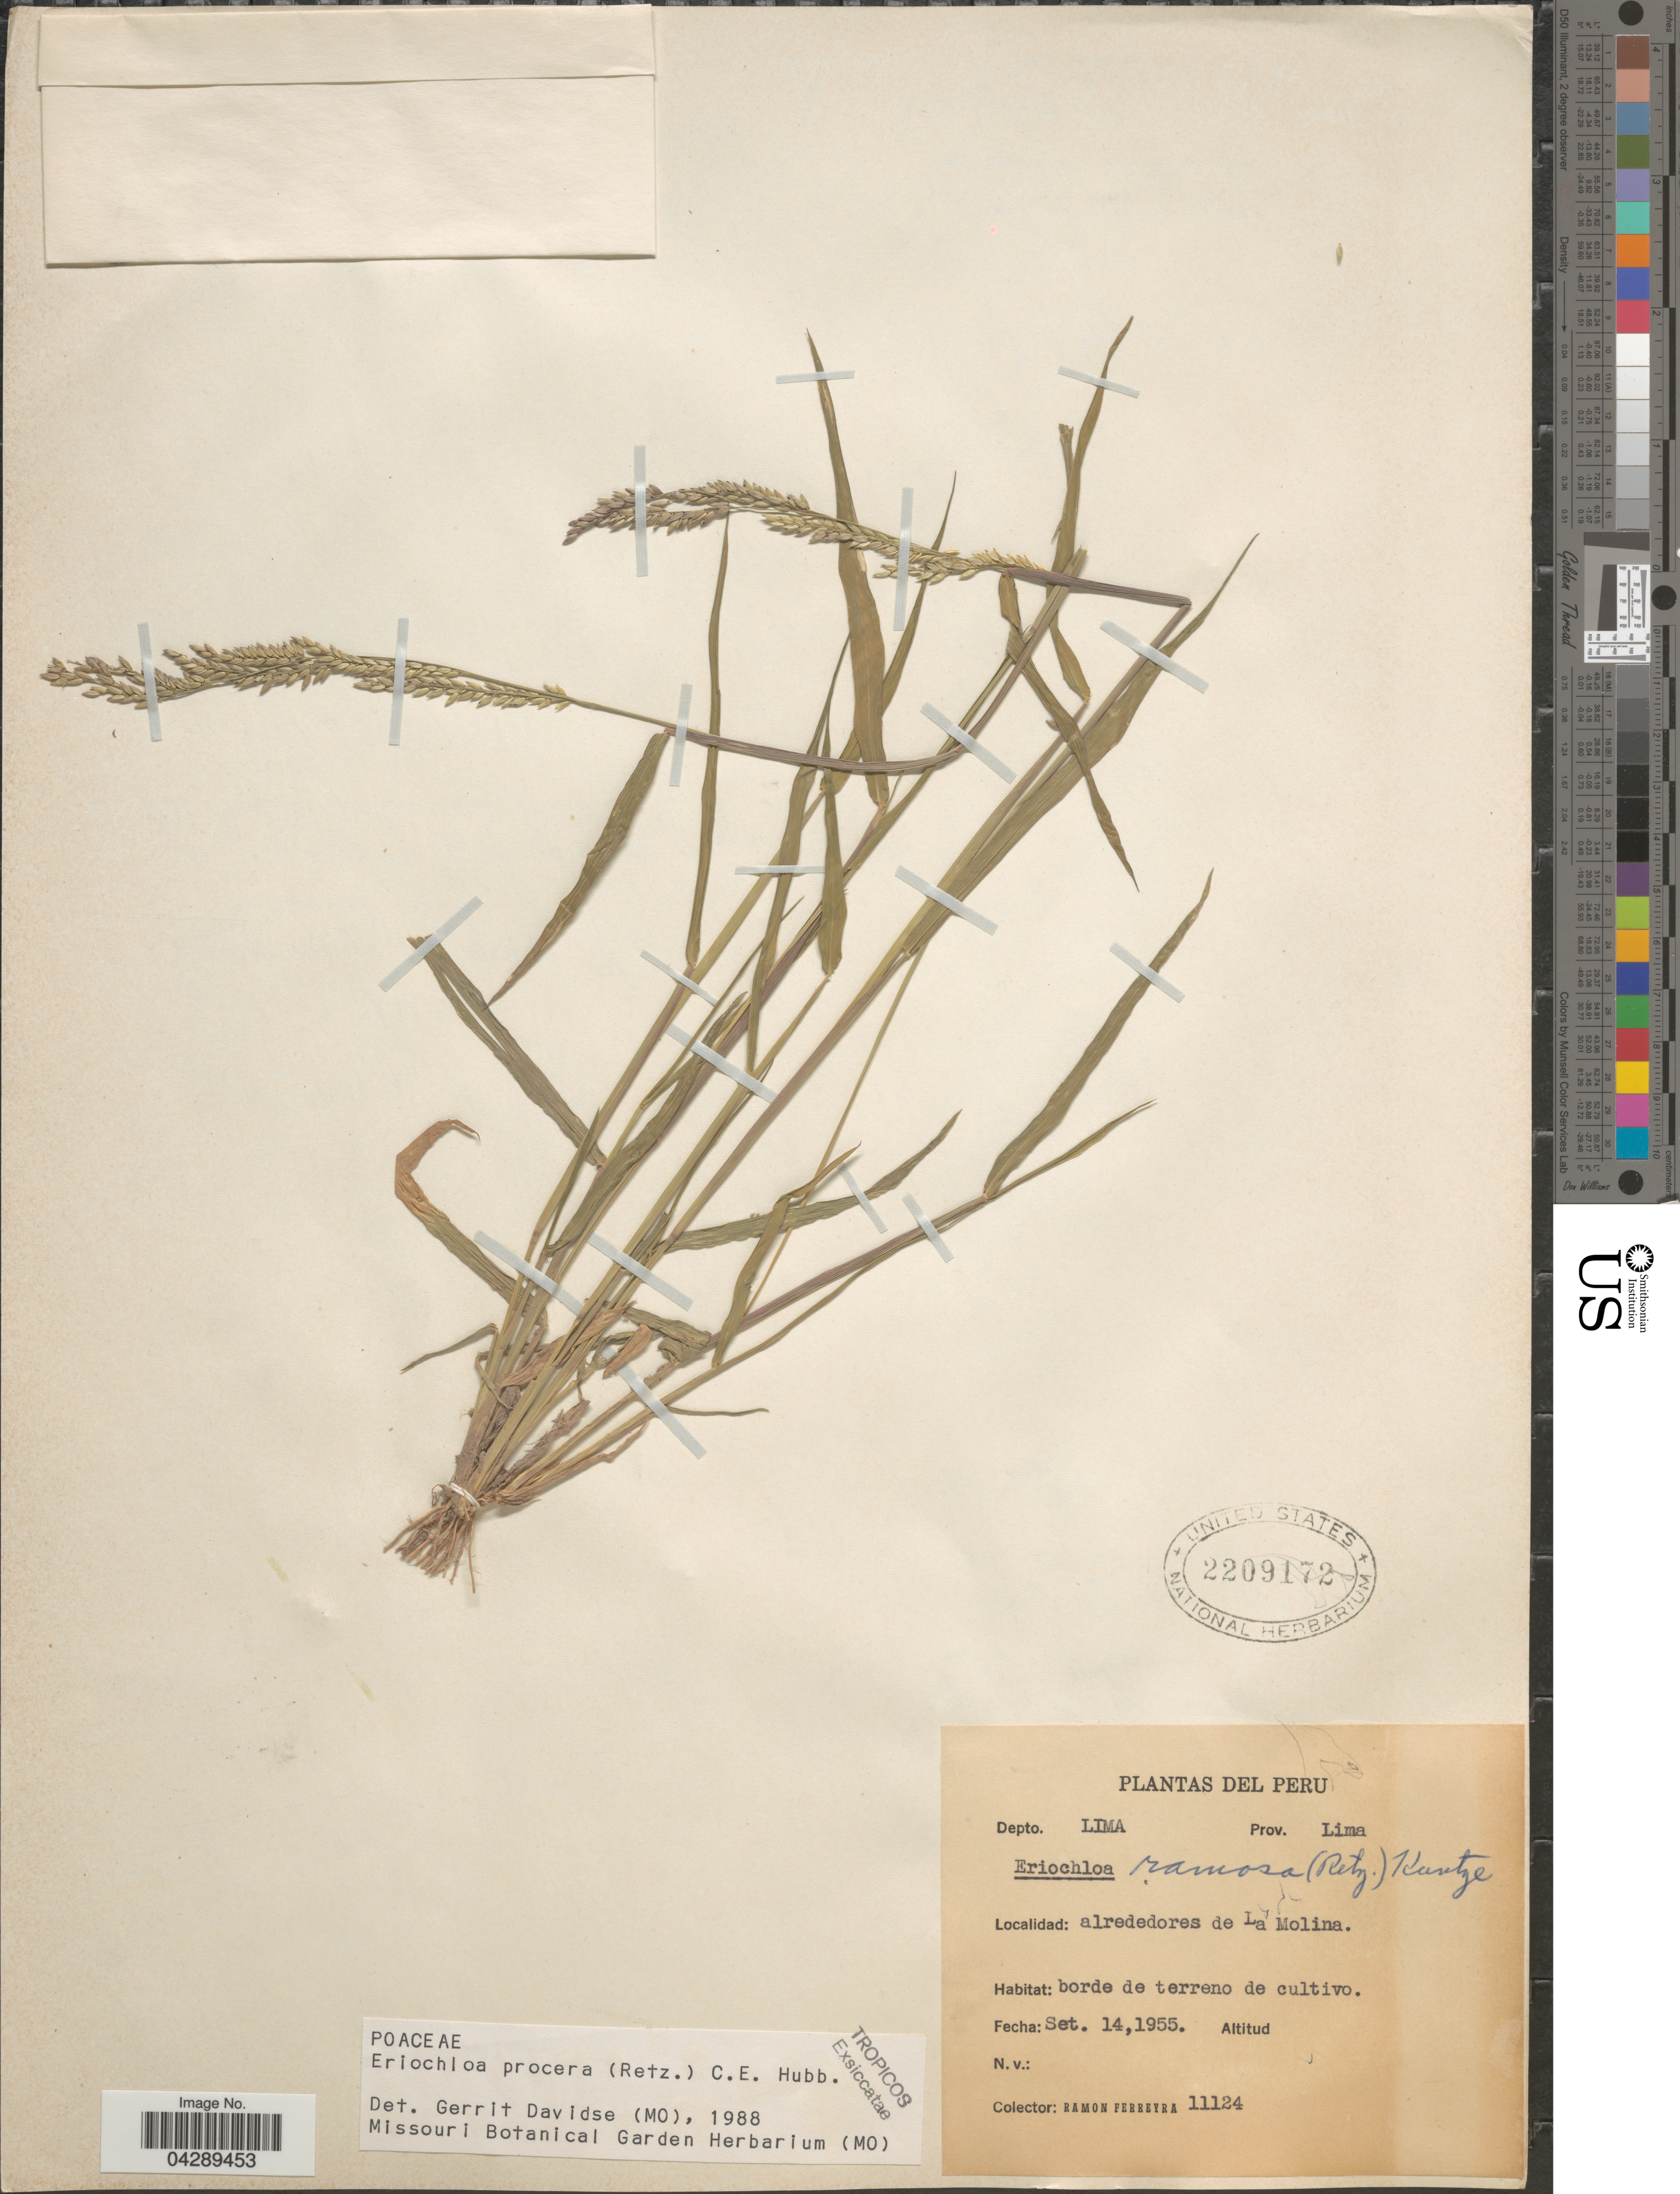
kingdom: Plantae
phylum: Tracheophyta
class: Liliopsida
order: Poales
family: Poaceae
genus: Eriochloa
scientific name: Eriochloa procera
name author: (Retz.) C.E. Hubb.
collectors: R. A. Ferreyra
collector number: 11124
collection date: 1955-09-14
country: Peru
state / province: Lima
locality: Depto. Lima. Prov. Lima. Alrededores de La Molina. Borde de terreno de cultivo.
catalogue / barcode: US 2209172